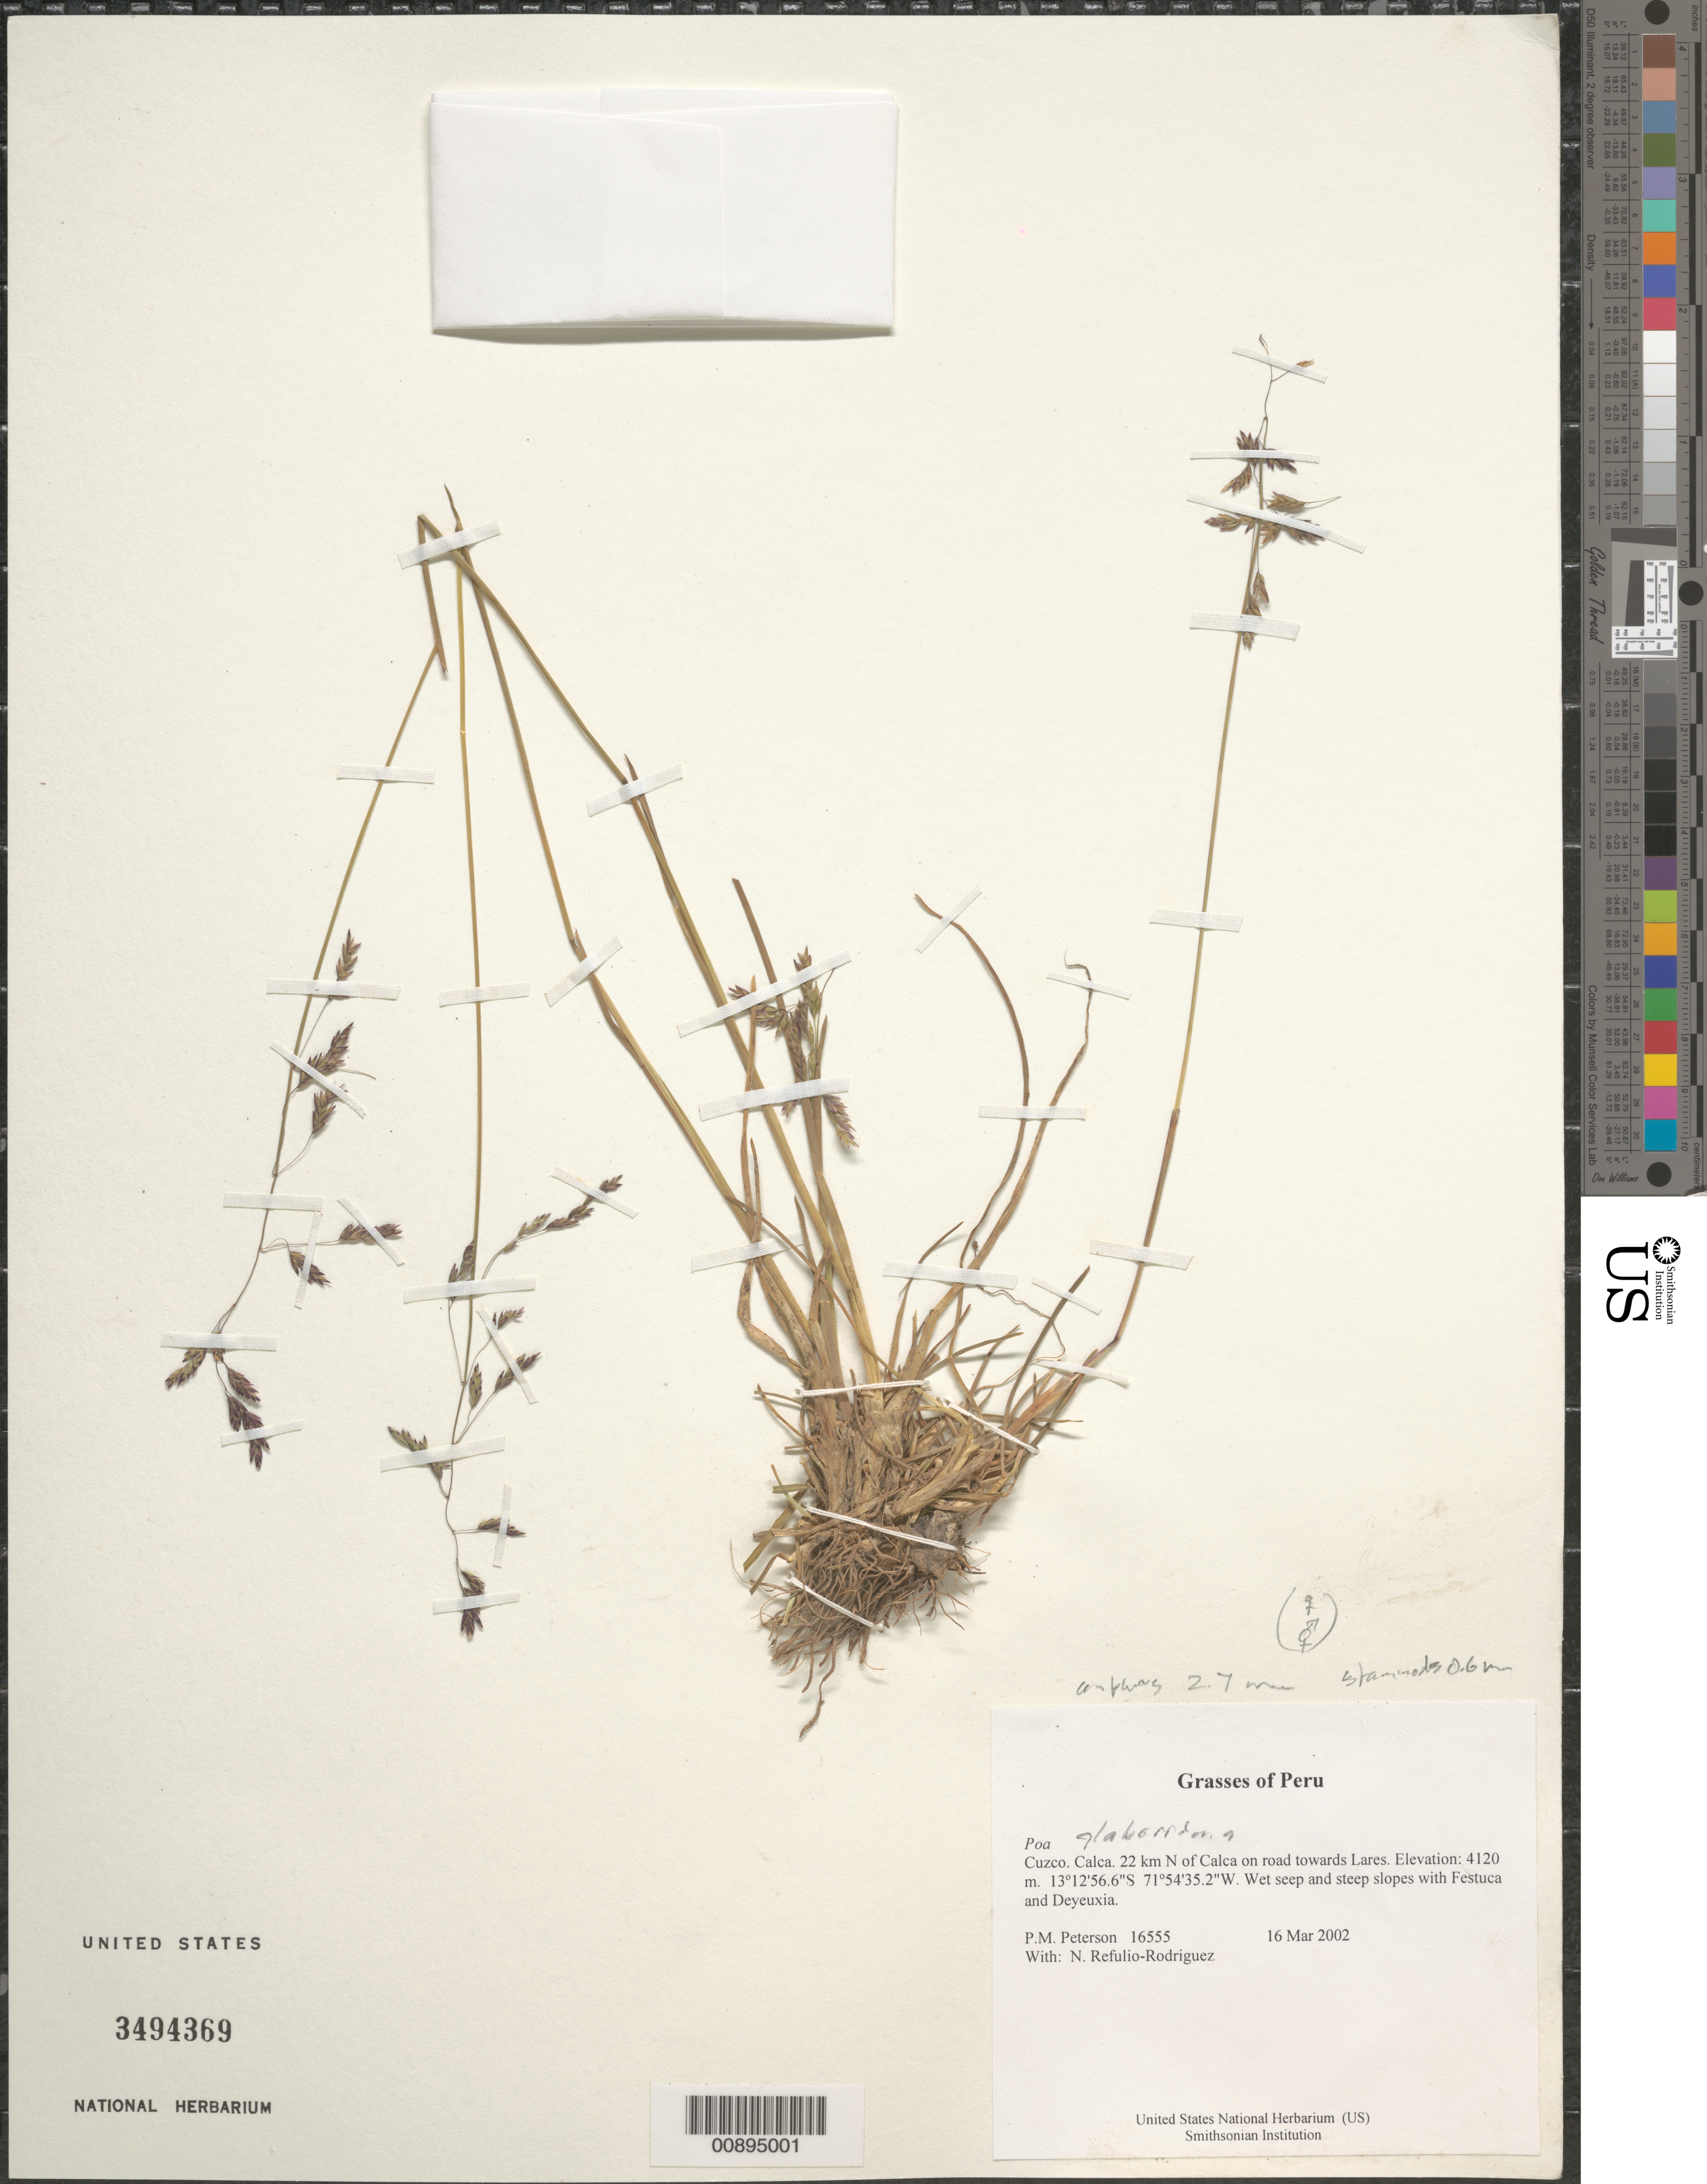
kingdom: Plantae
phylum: Tracheophyta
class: Liliopsida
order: Poales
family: Poaceae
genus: Poa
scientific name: Poa glaberrima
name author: Tovar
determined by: Soreng, Robert J., Research Associate (BOT), Smithsonian Institution - National Museum of Natural History (UNITED STATES)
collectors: P. M. Peterson & N. Refulio-Rodríguez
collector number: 16555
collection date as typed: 16 Mar 2002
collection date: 2002-03-16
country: Peru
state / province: Cusco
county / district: Calca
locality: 22 km N of Calca on road towards Lares.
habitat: Wet seep and steep slopes with ~Festuca and Deyeuxia~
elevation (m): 4120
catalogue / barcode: US 3494369